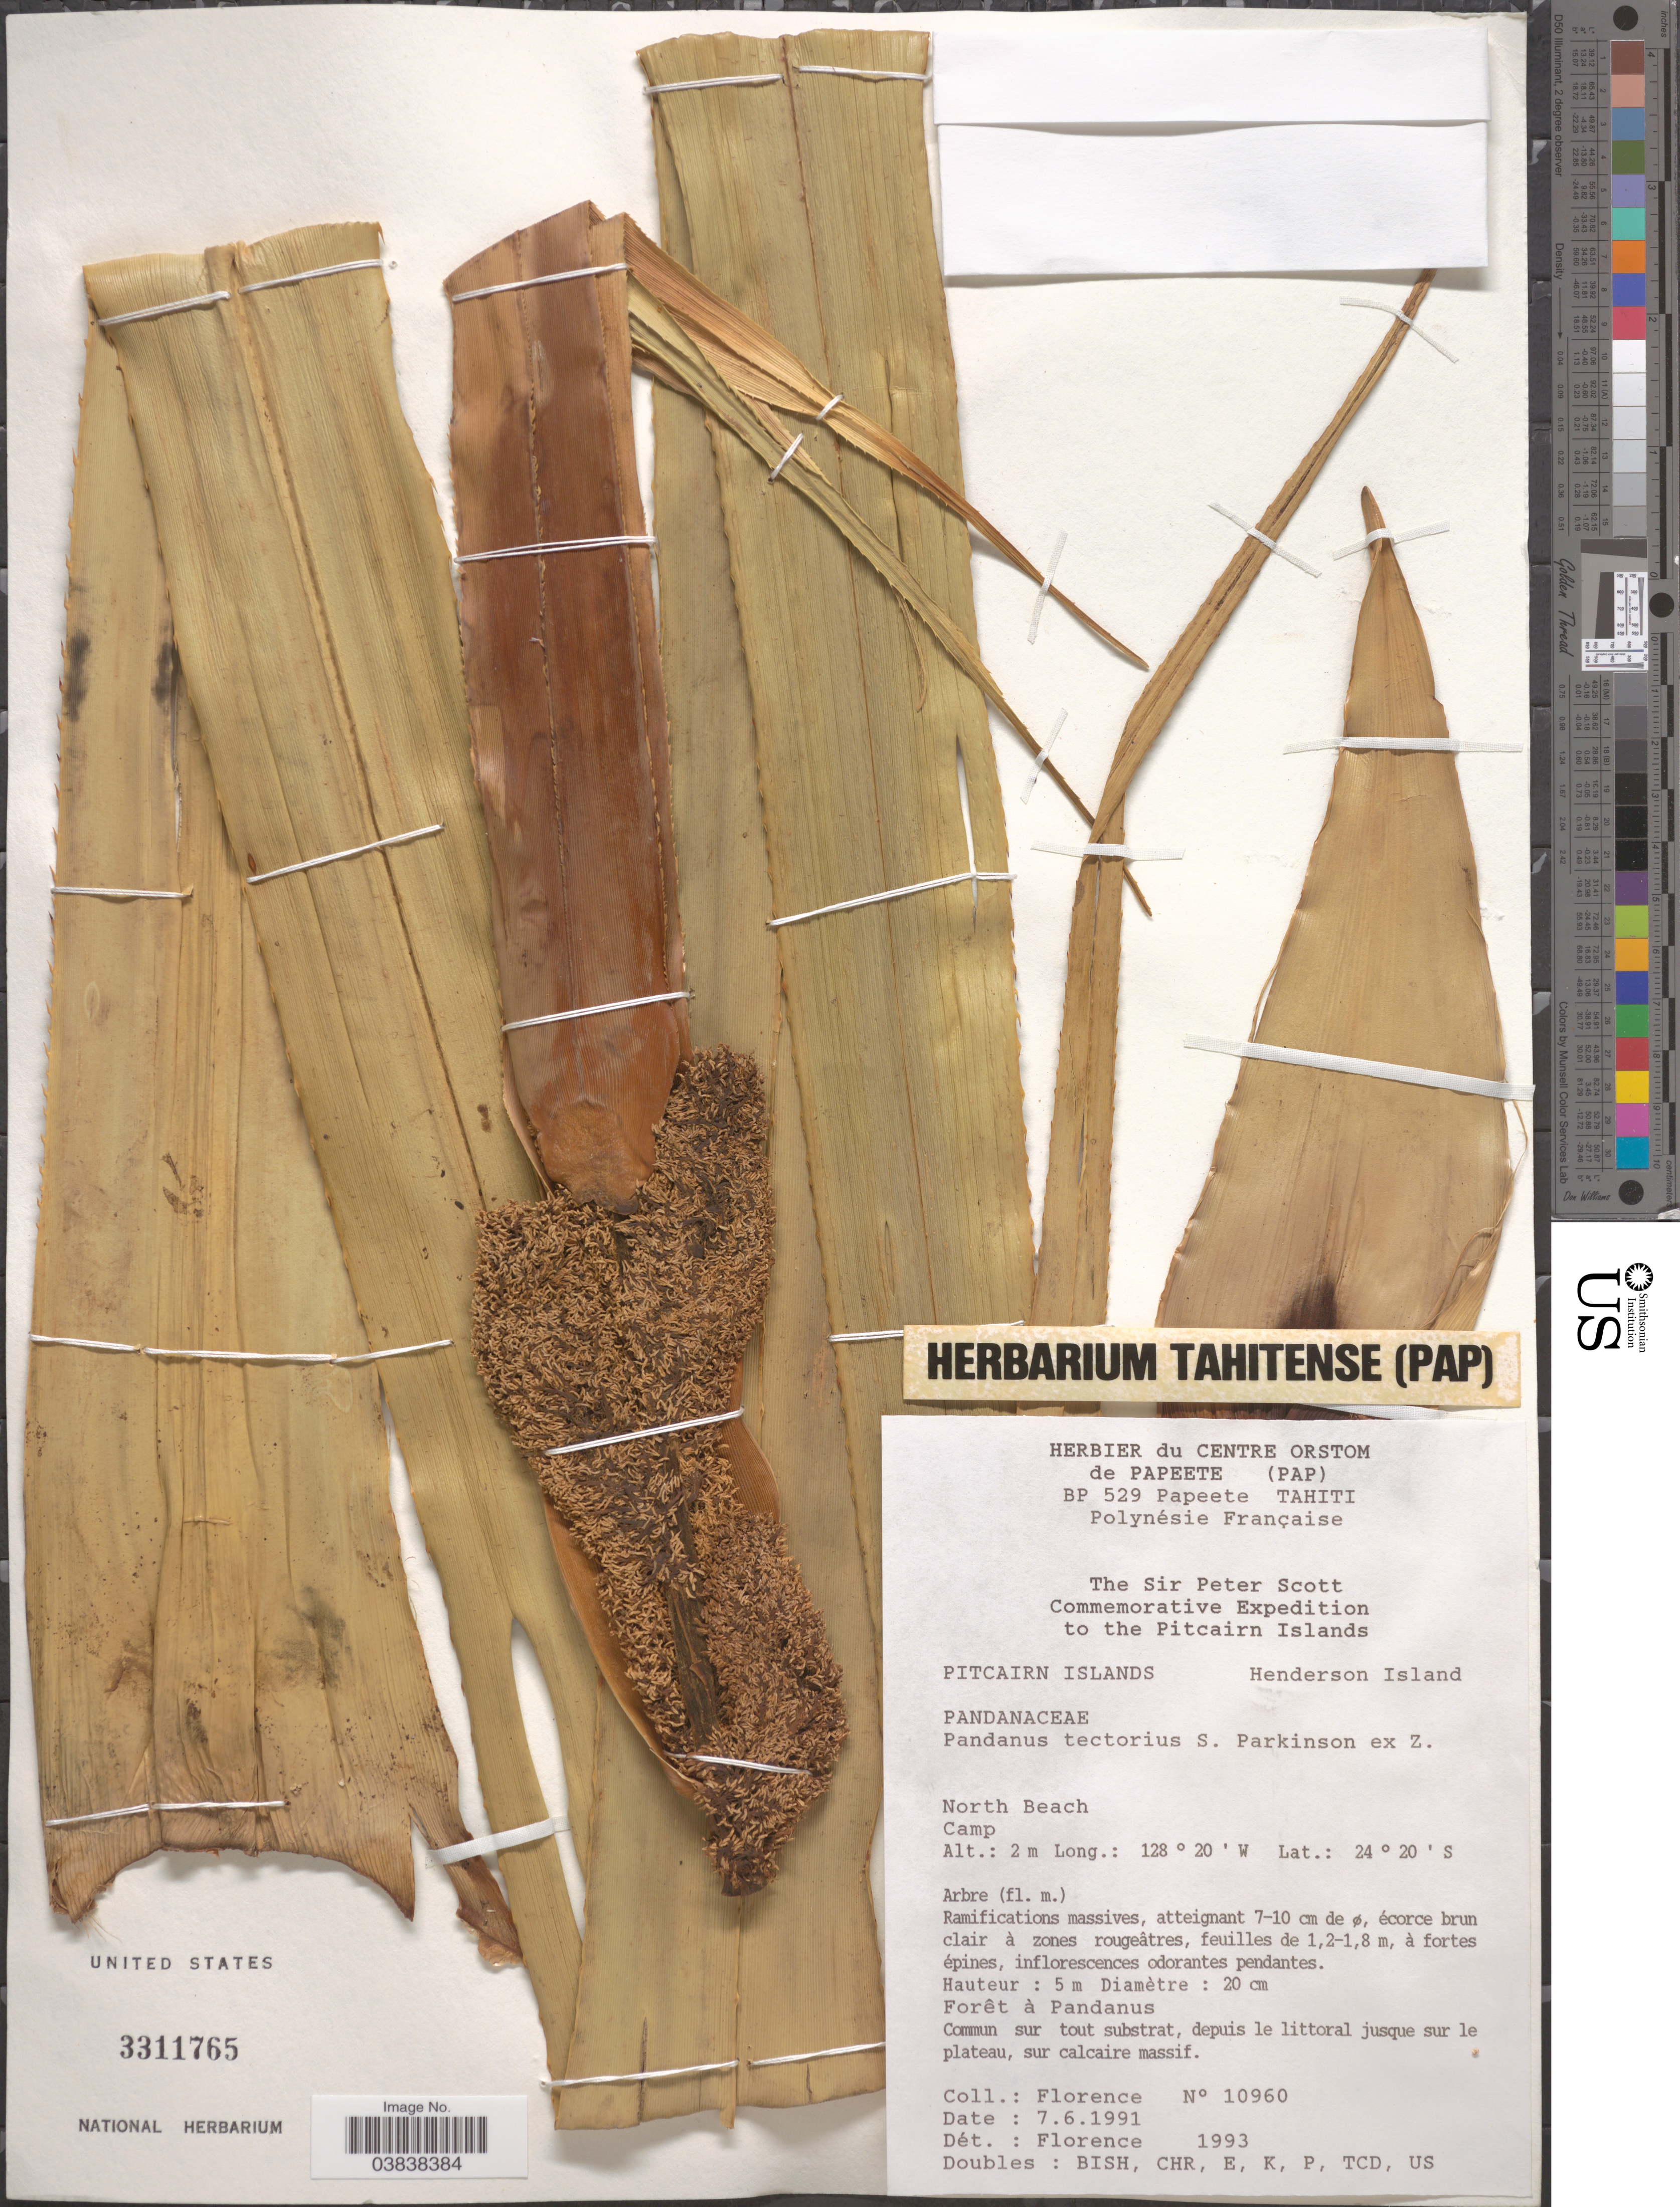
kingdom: Plantae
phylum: Tracheophyta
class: Liliopsida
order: Pandanales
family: Pandanaceae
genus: Pandanus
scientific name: Pandanus tectorius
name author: Parkinson ex DuRoi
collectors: -. Florence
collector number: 10960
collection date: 1991-06-07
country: Pitcairn Islands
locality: Henderson Island. North Beach. Camp.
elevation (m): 2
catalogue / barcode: US 3311765